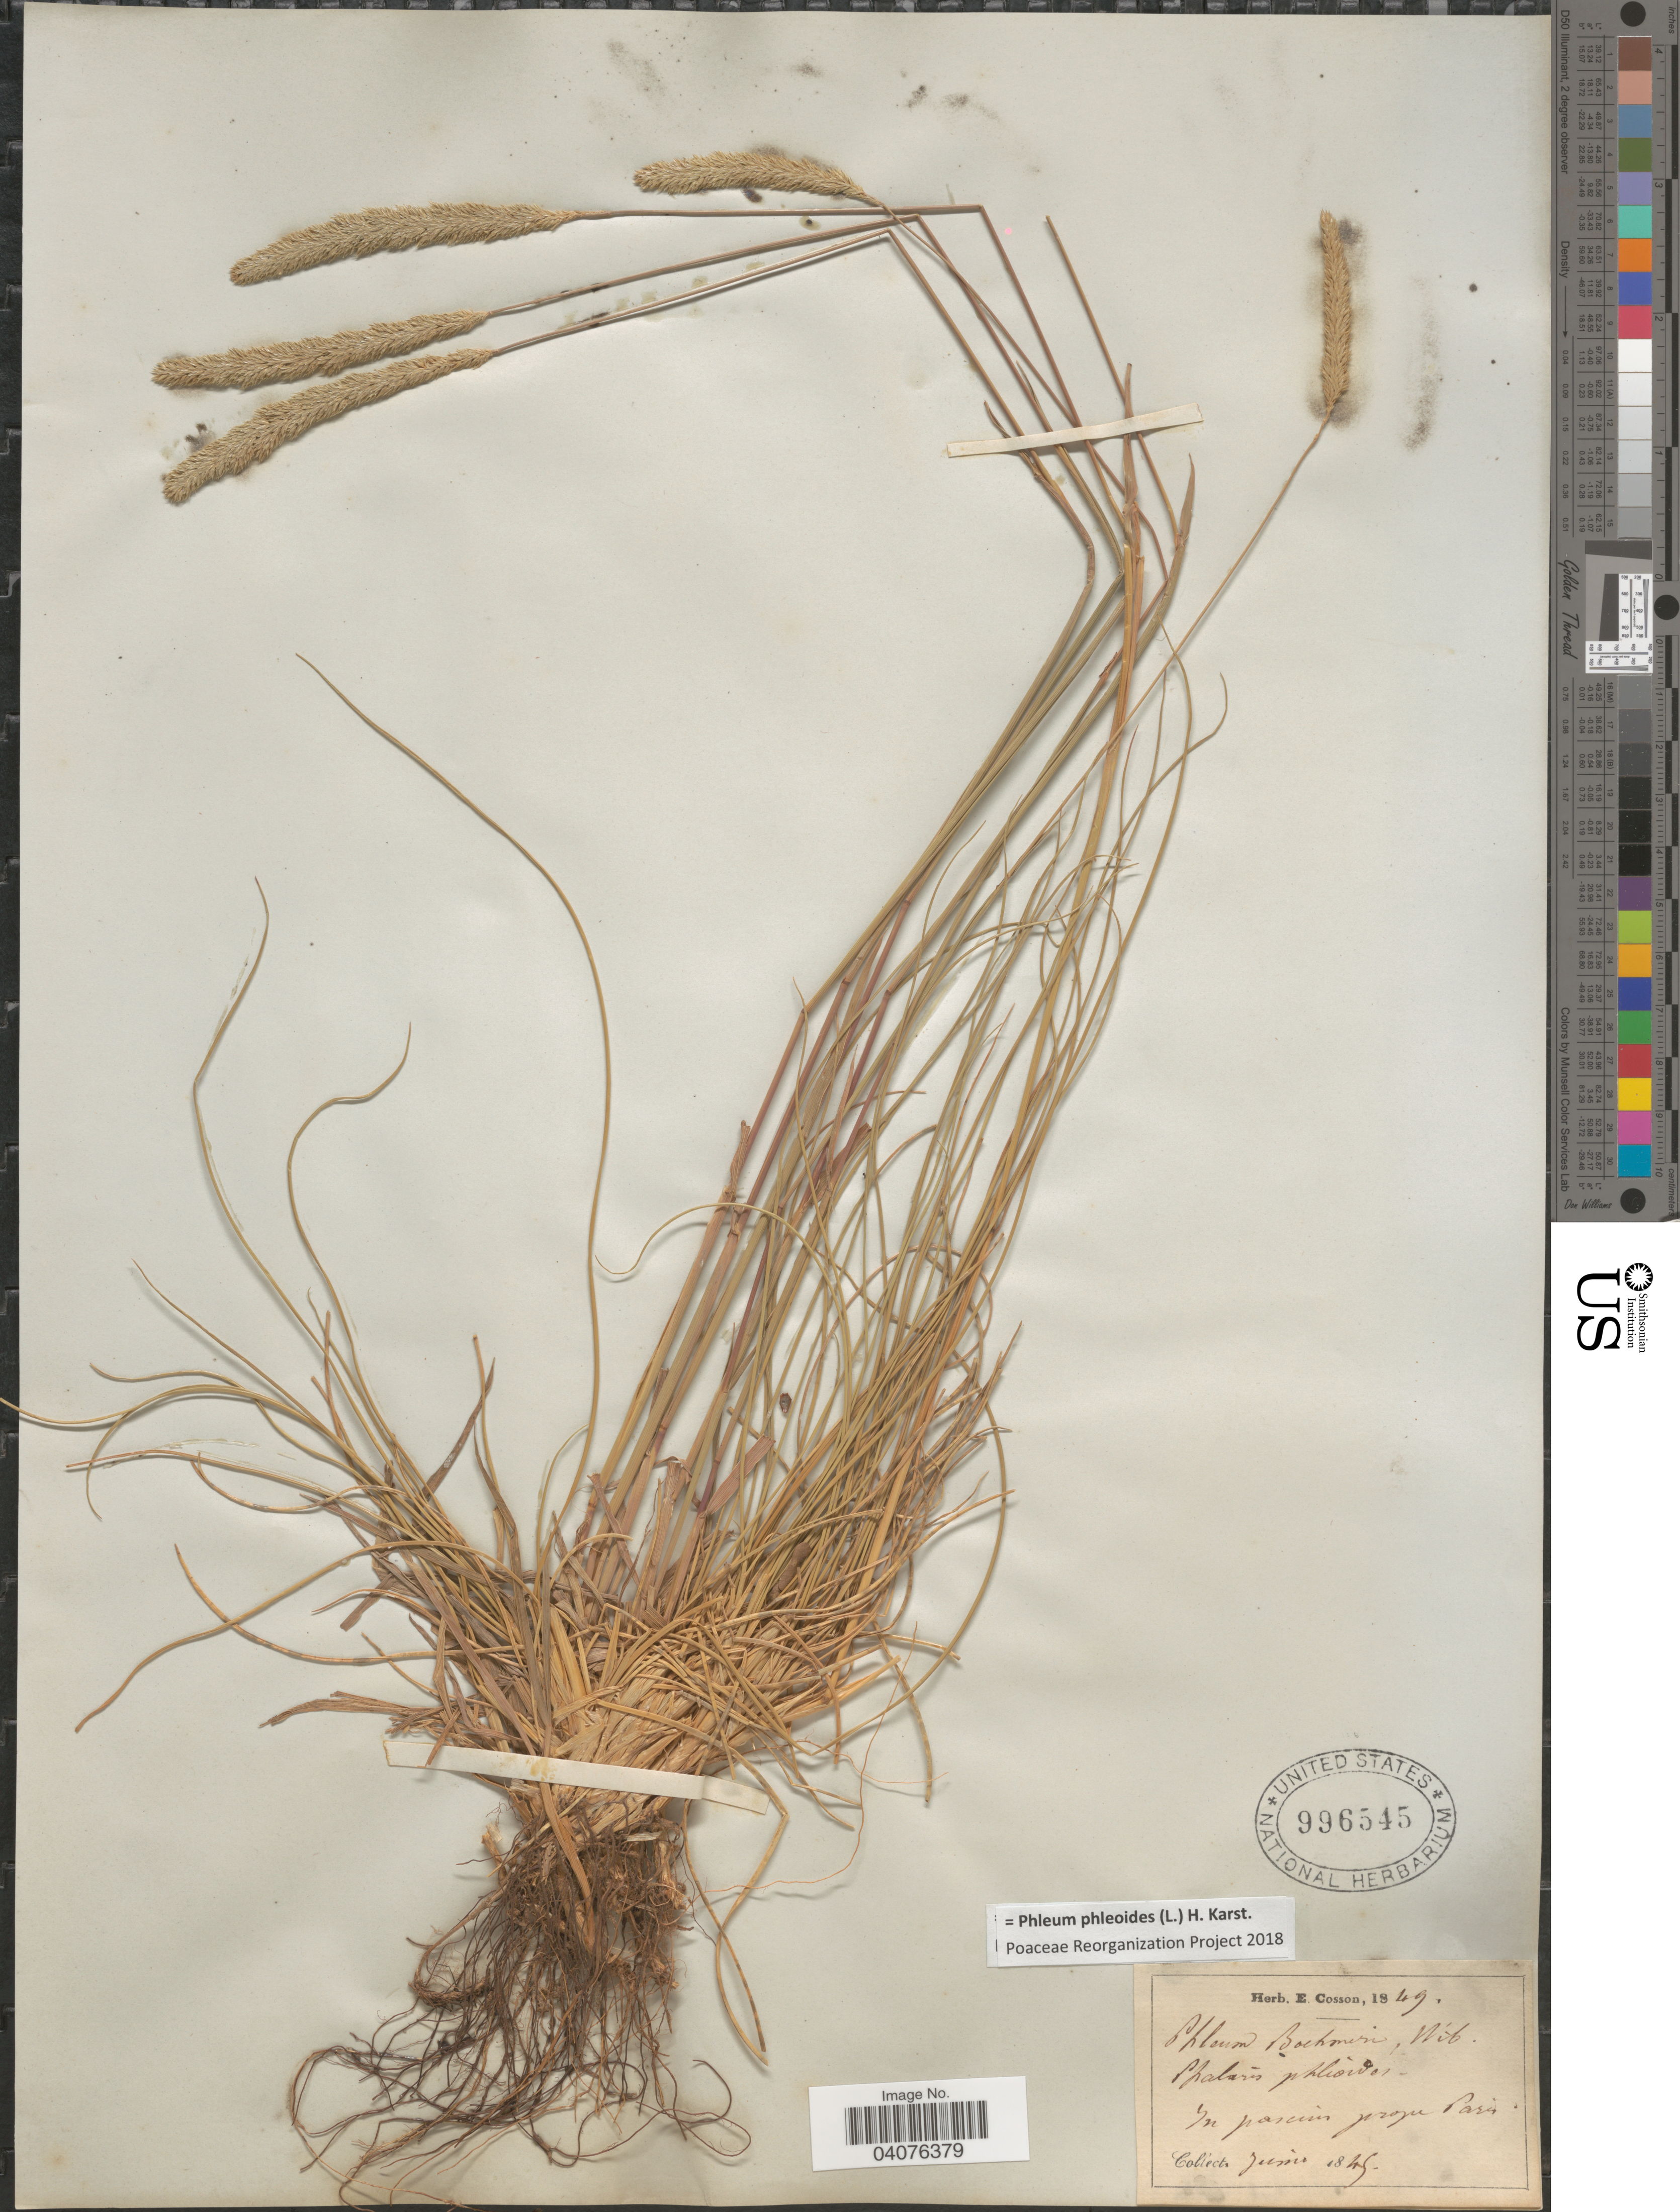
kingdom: Plantae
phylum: Tracheophyta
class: Liliopsida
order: Poales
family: Poaceae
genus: Phleum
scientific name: Phleum phleoides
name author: (L.) H. Karst.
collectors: ex herb. Cosson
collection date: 1849-06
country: France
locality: In pascuis prope Paris.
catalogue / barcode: US 996545